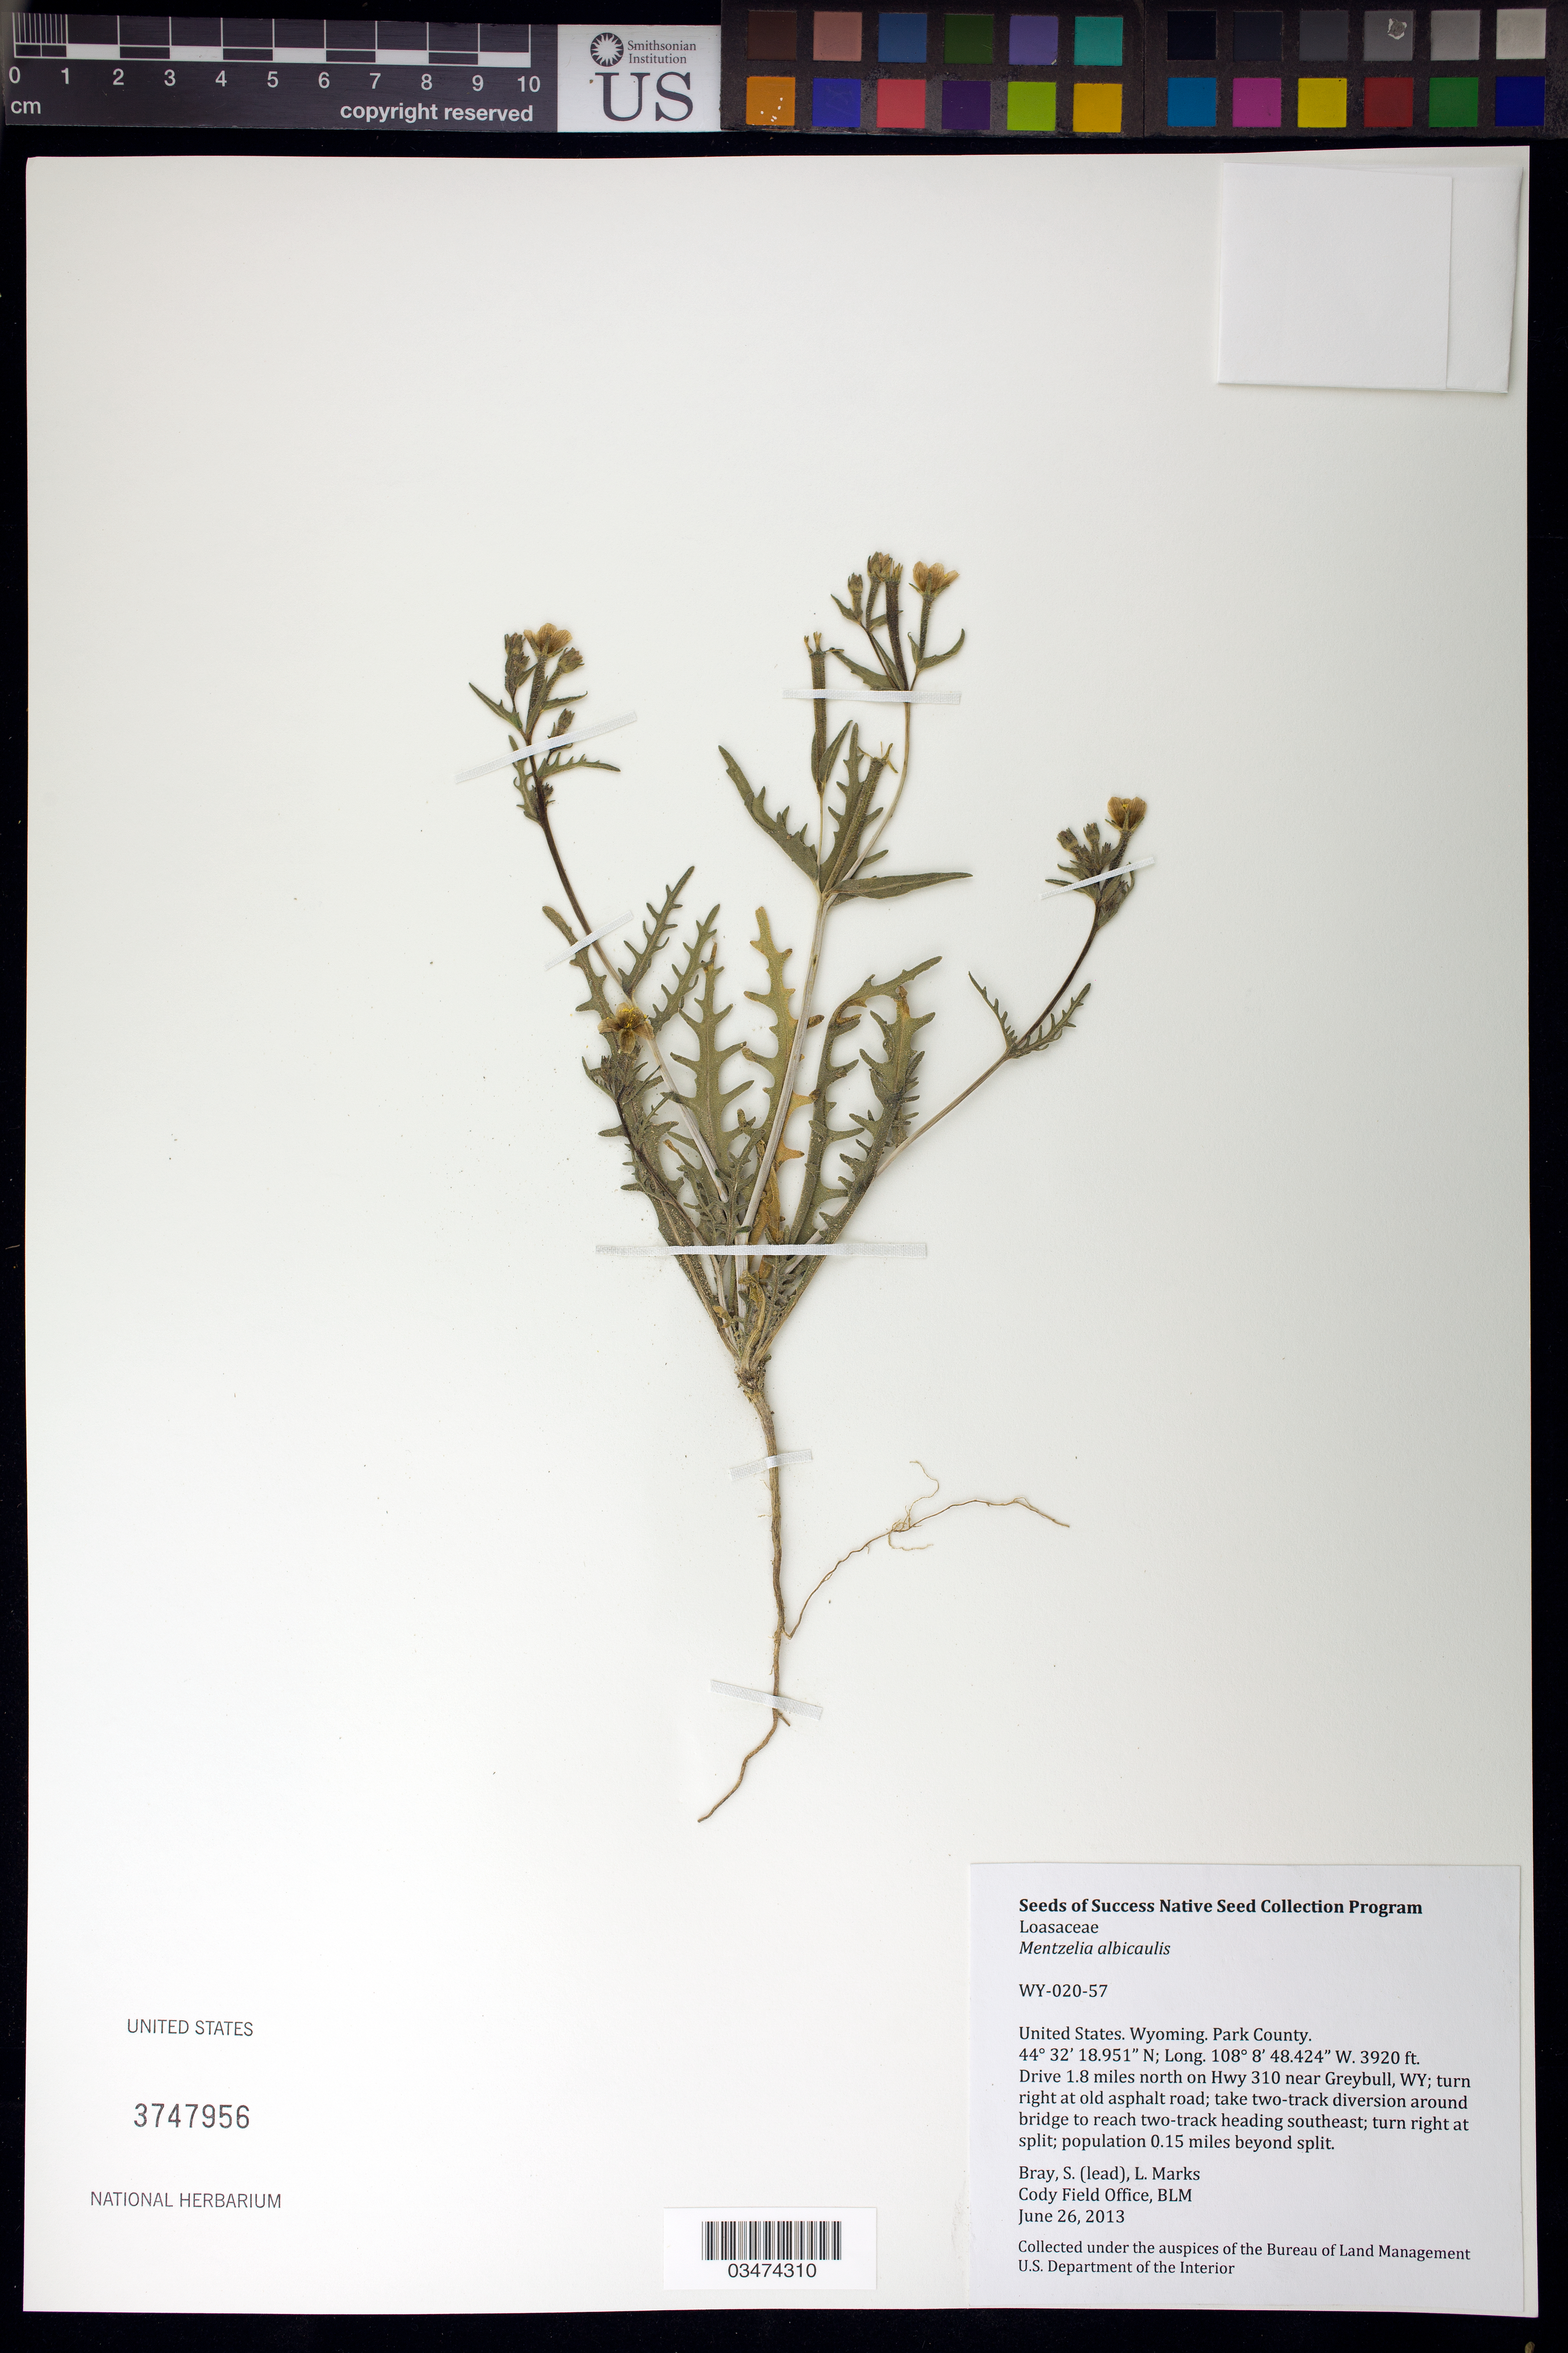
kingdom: Plantae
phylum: Tracheophyta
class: Magnoliopsida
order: Cornales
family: Loasaceae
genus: Mentzelia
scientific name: Mentzelia albicaulis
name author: (Douglas ex Hook.) Douglas ex Torr. & A. Gray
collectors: S. Bray & L. Marks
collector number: WY020-57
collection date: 2013-06-26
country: United States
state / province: Wyoming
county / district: Park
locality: Near Greybull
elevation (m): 1195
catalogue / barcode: US 3747956